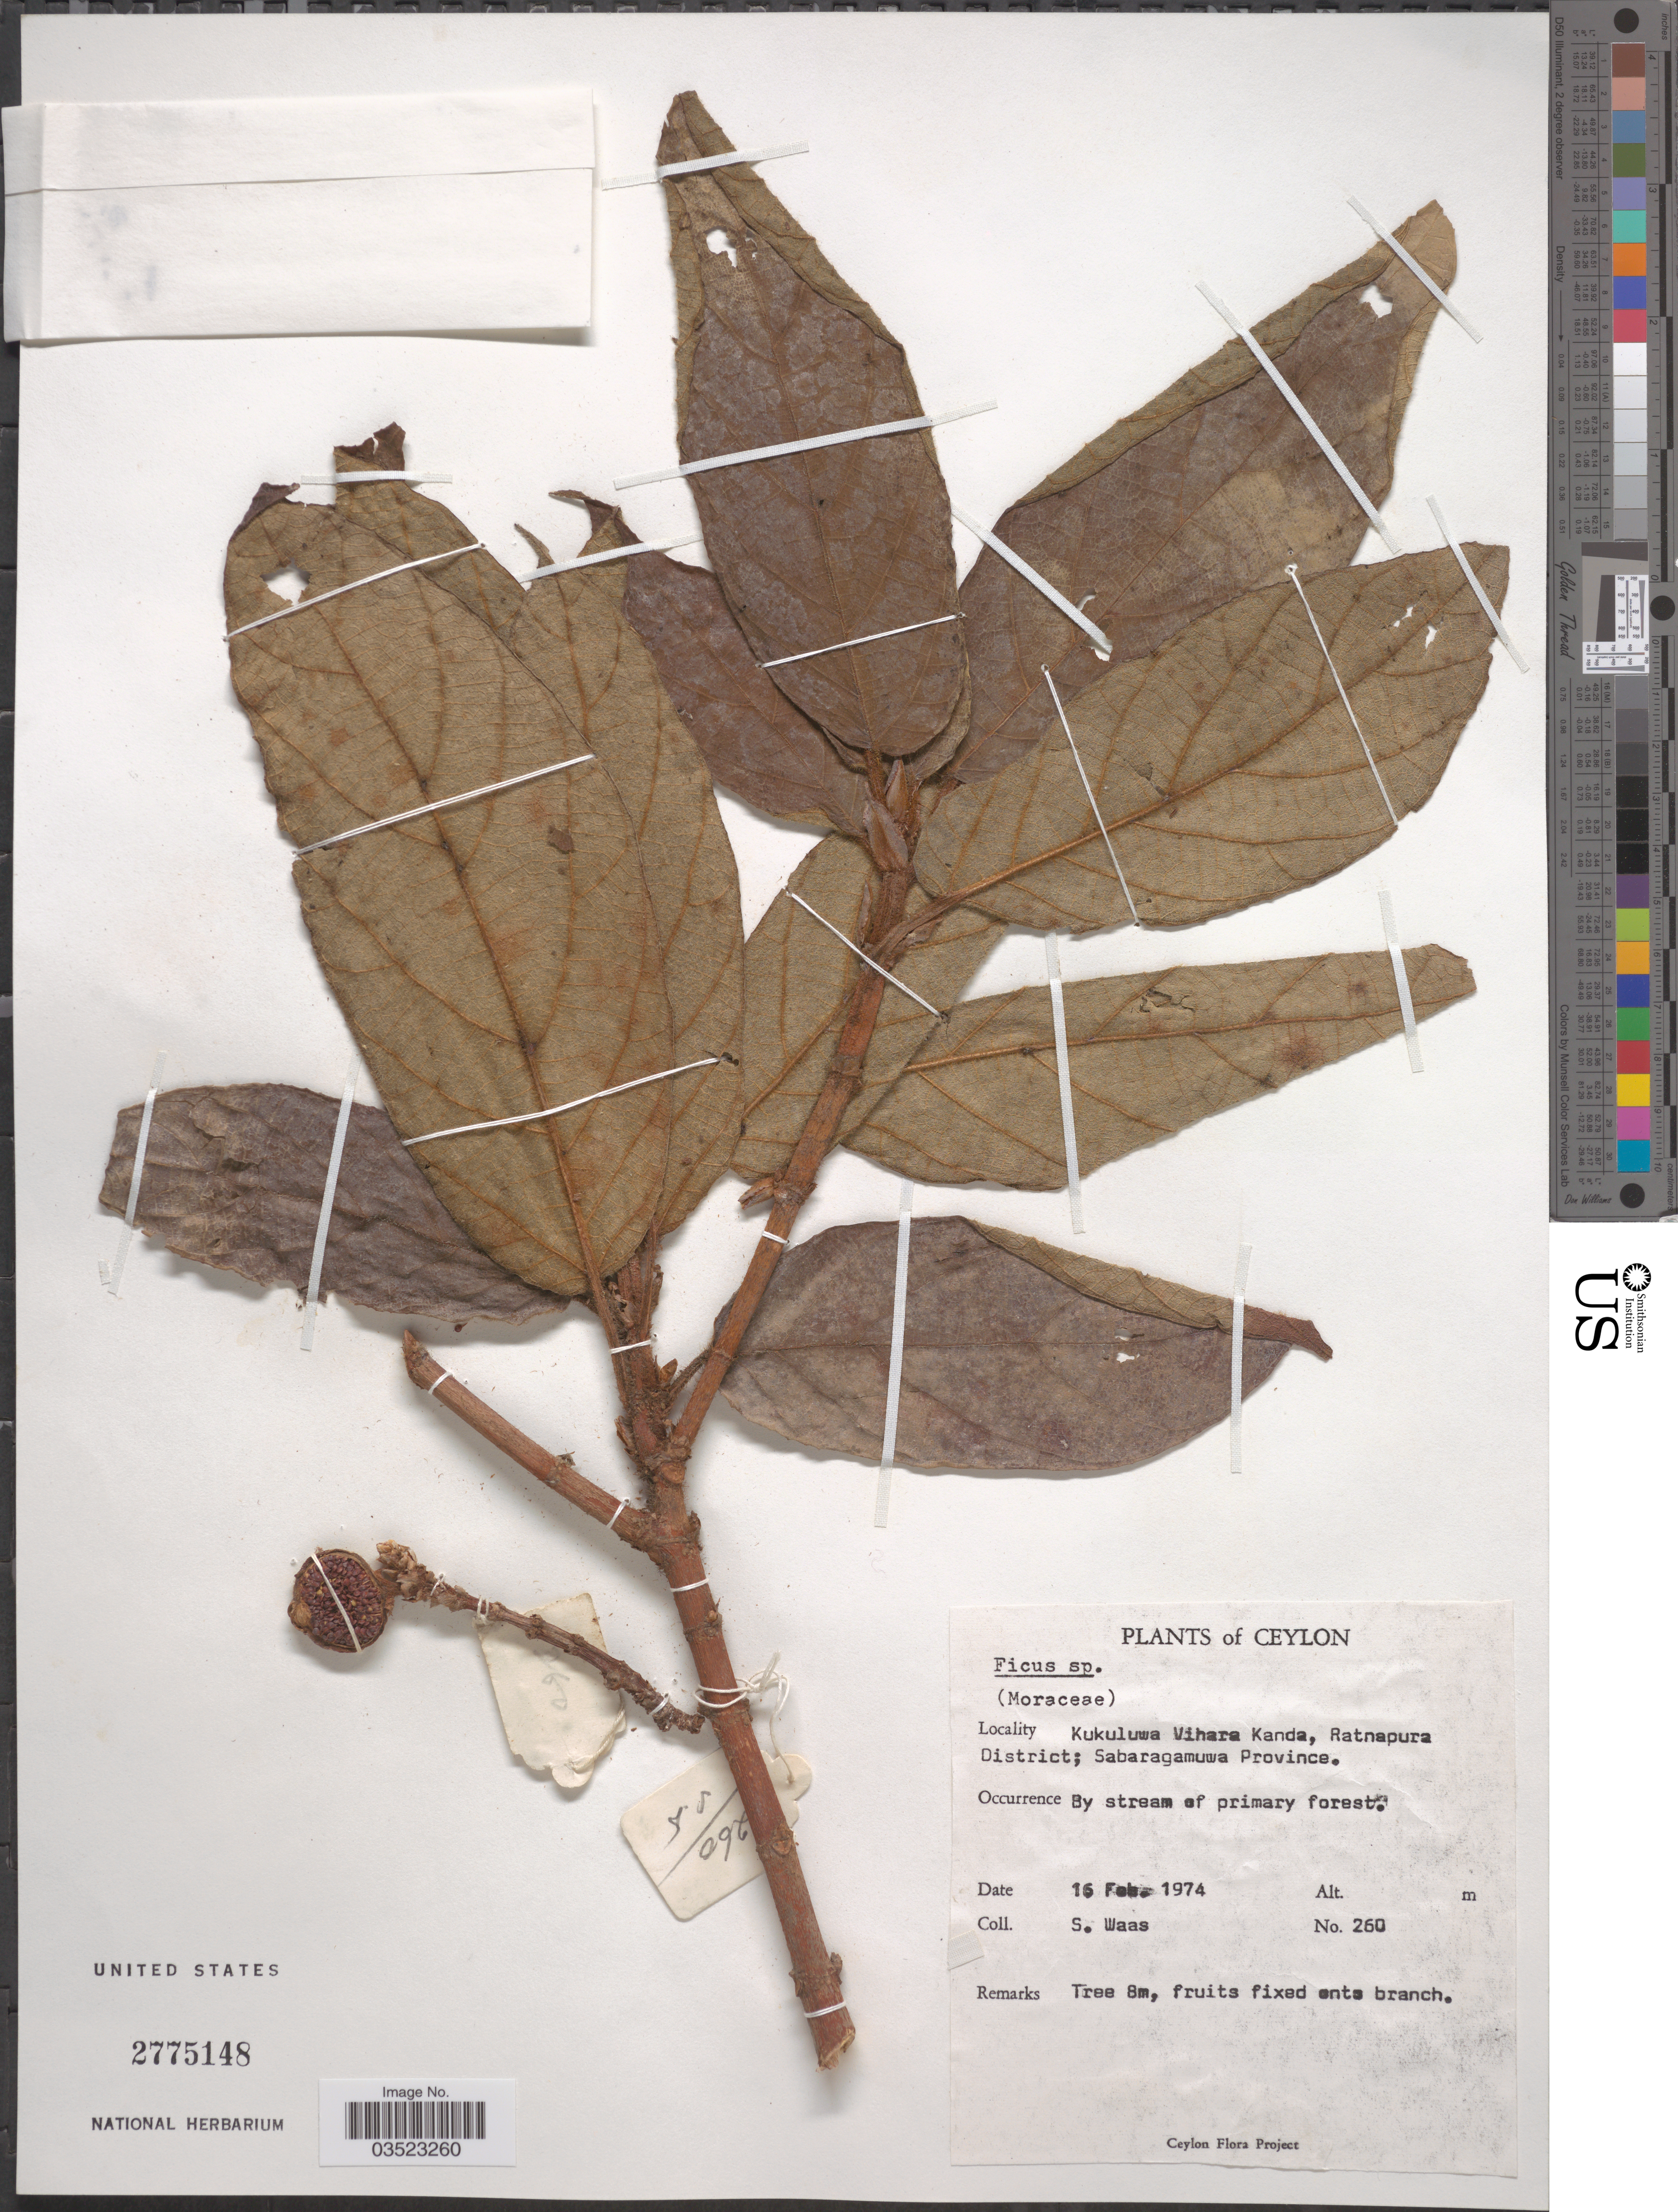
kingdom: Plantae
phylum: Tracheophyta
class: Magnoliopsida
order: Rosales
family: Moraceae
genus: Ficus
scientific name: Ficus sp.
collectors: S. Waas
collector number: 260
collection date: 1974-02-16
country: Sri Lanka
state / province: Sabaragamuwa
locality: Ceylon. Kukuluwa Vihara Kanda, Ratnapura District.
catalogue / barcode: US 2775148